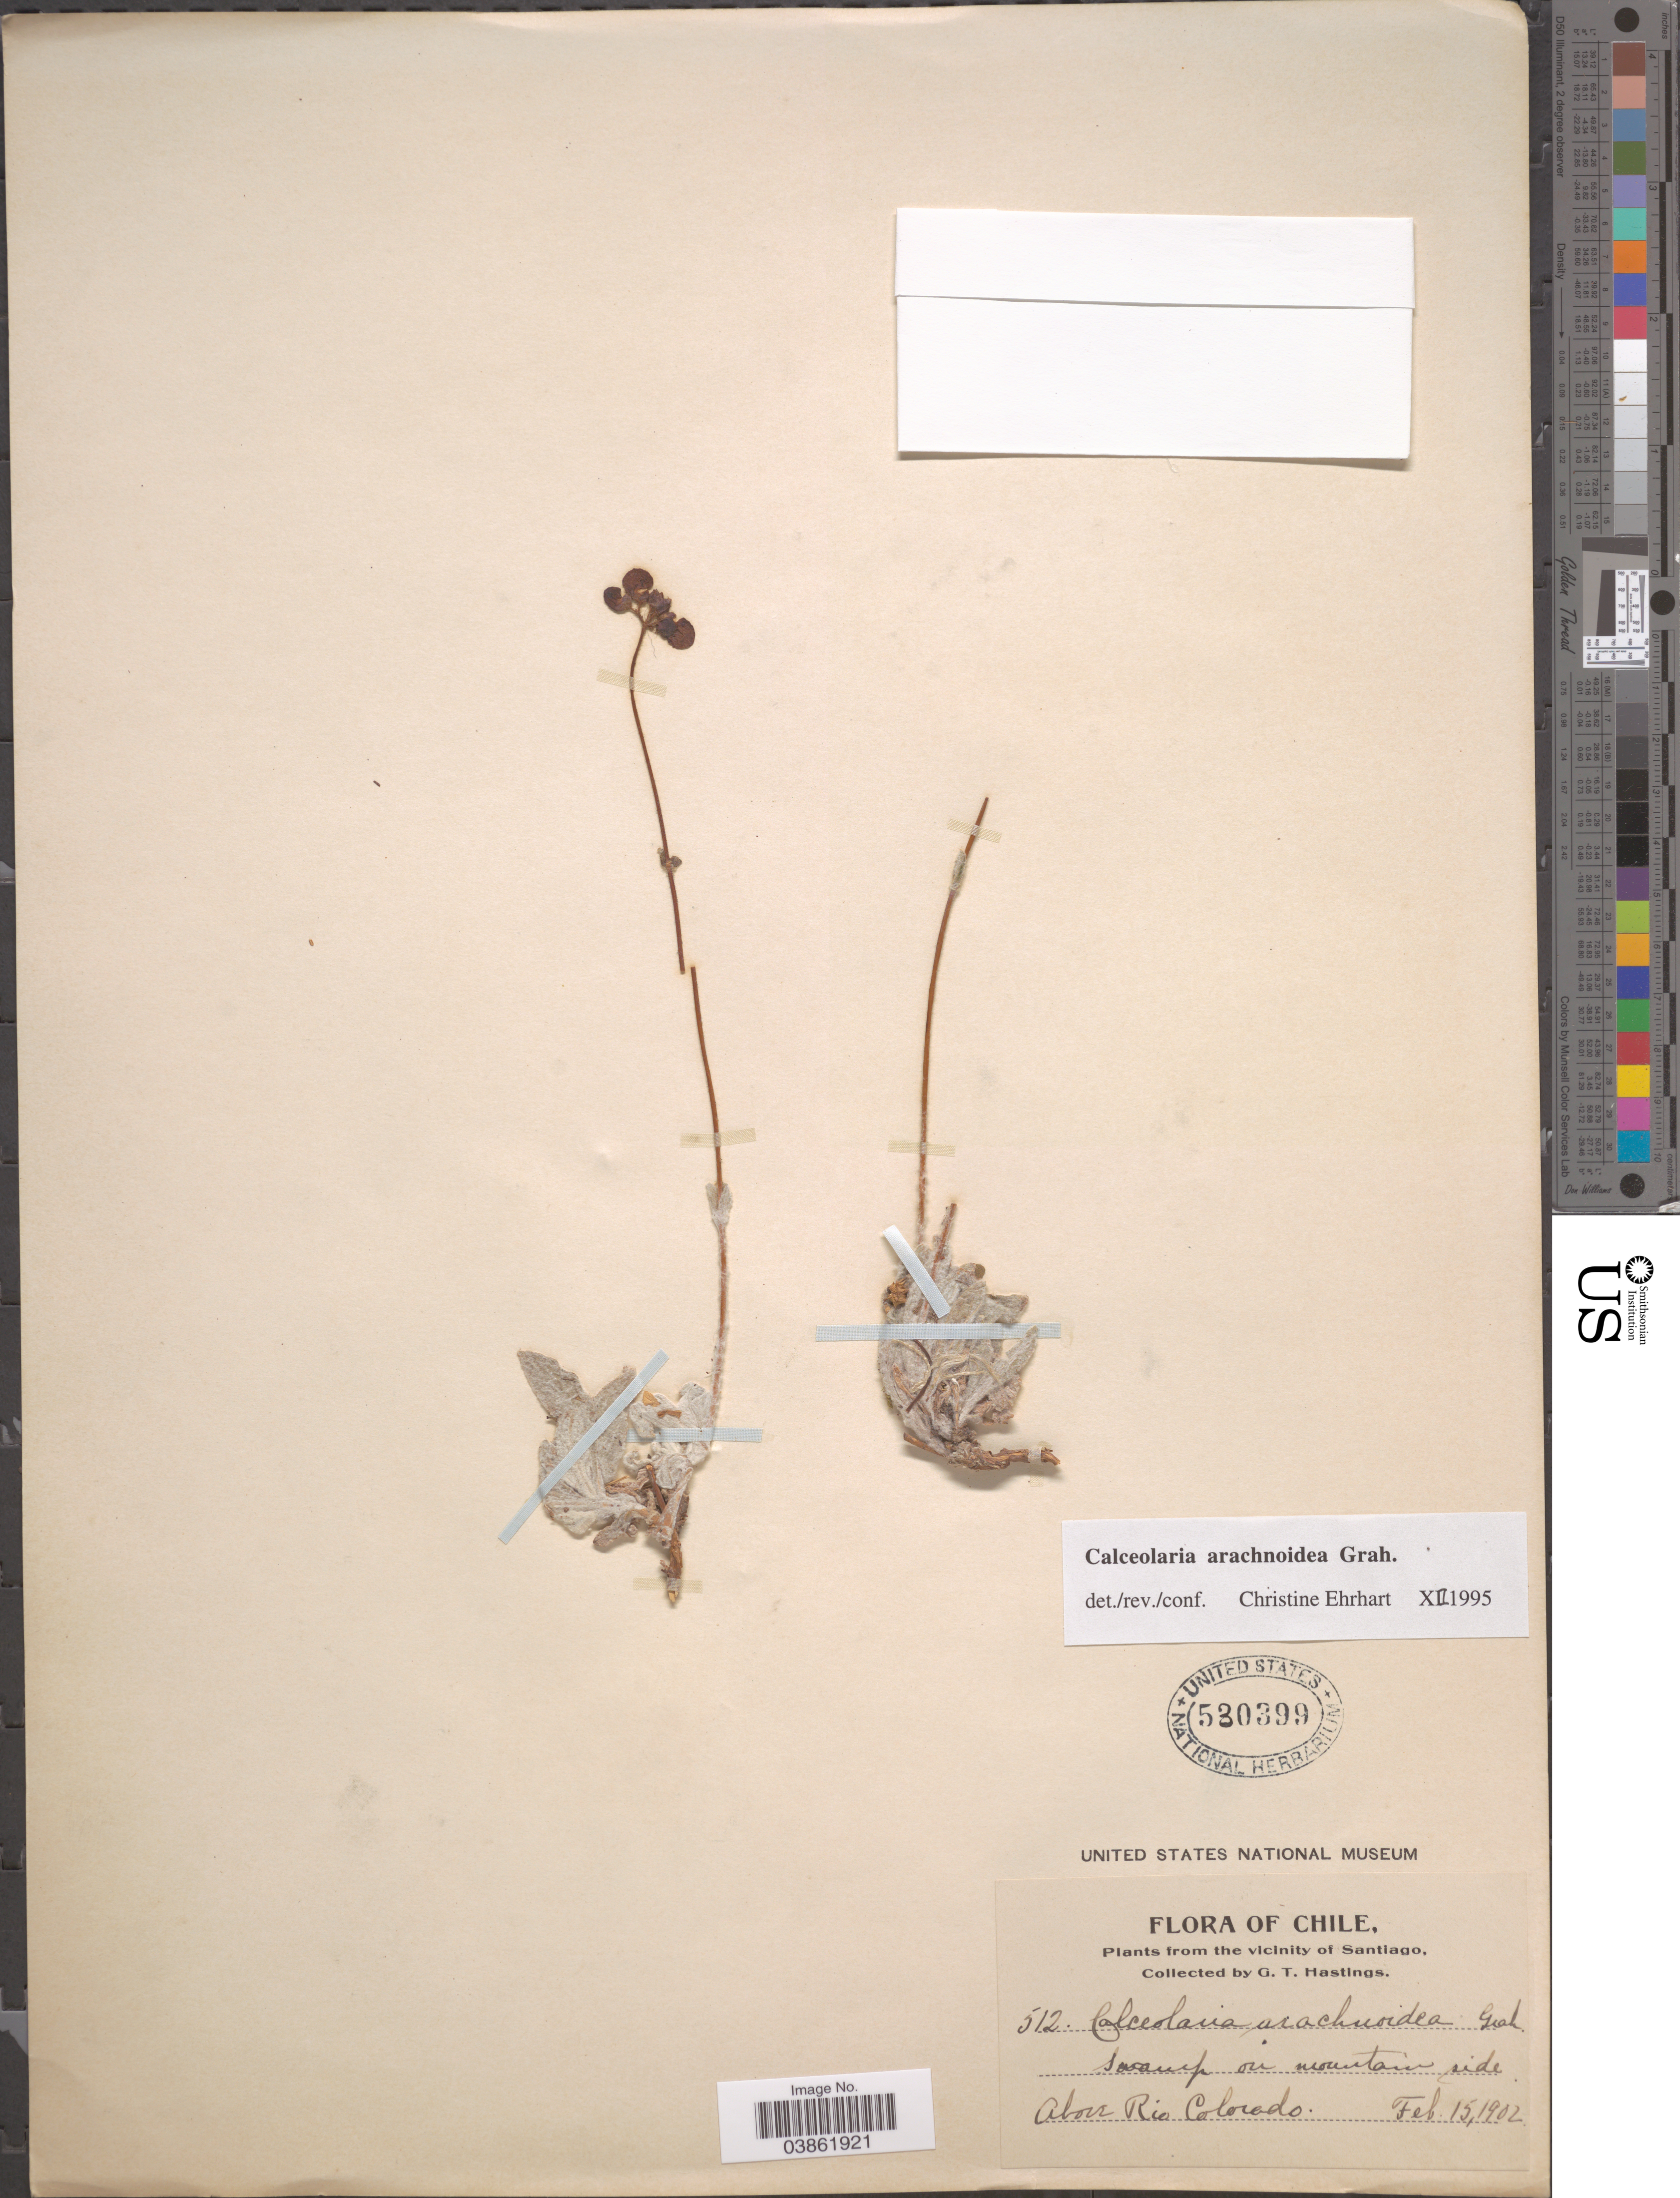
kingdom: Plantae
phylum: Tracheophyta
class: Magnoliopsida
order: Lamiales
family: Calceolariaceae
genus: Calceolaria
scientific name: Calceolaria arachnoidea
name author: Graham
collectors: G. Hastings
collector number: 512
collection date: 1902-02-15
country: Chile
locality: From the vicinity of Santiago. Swamp on mountain side. Above Rio Colorado.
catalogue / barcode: US 530399